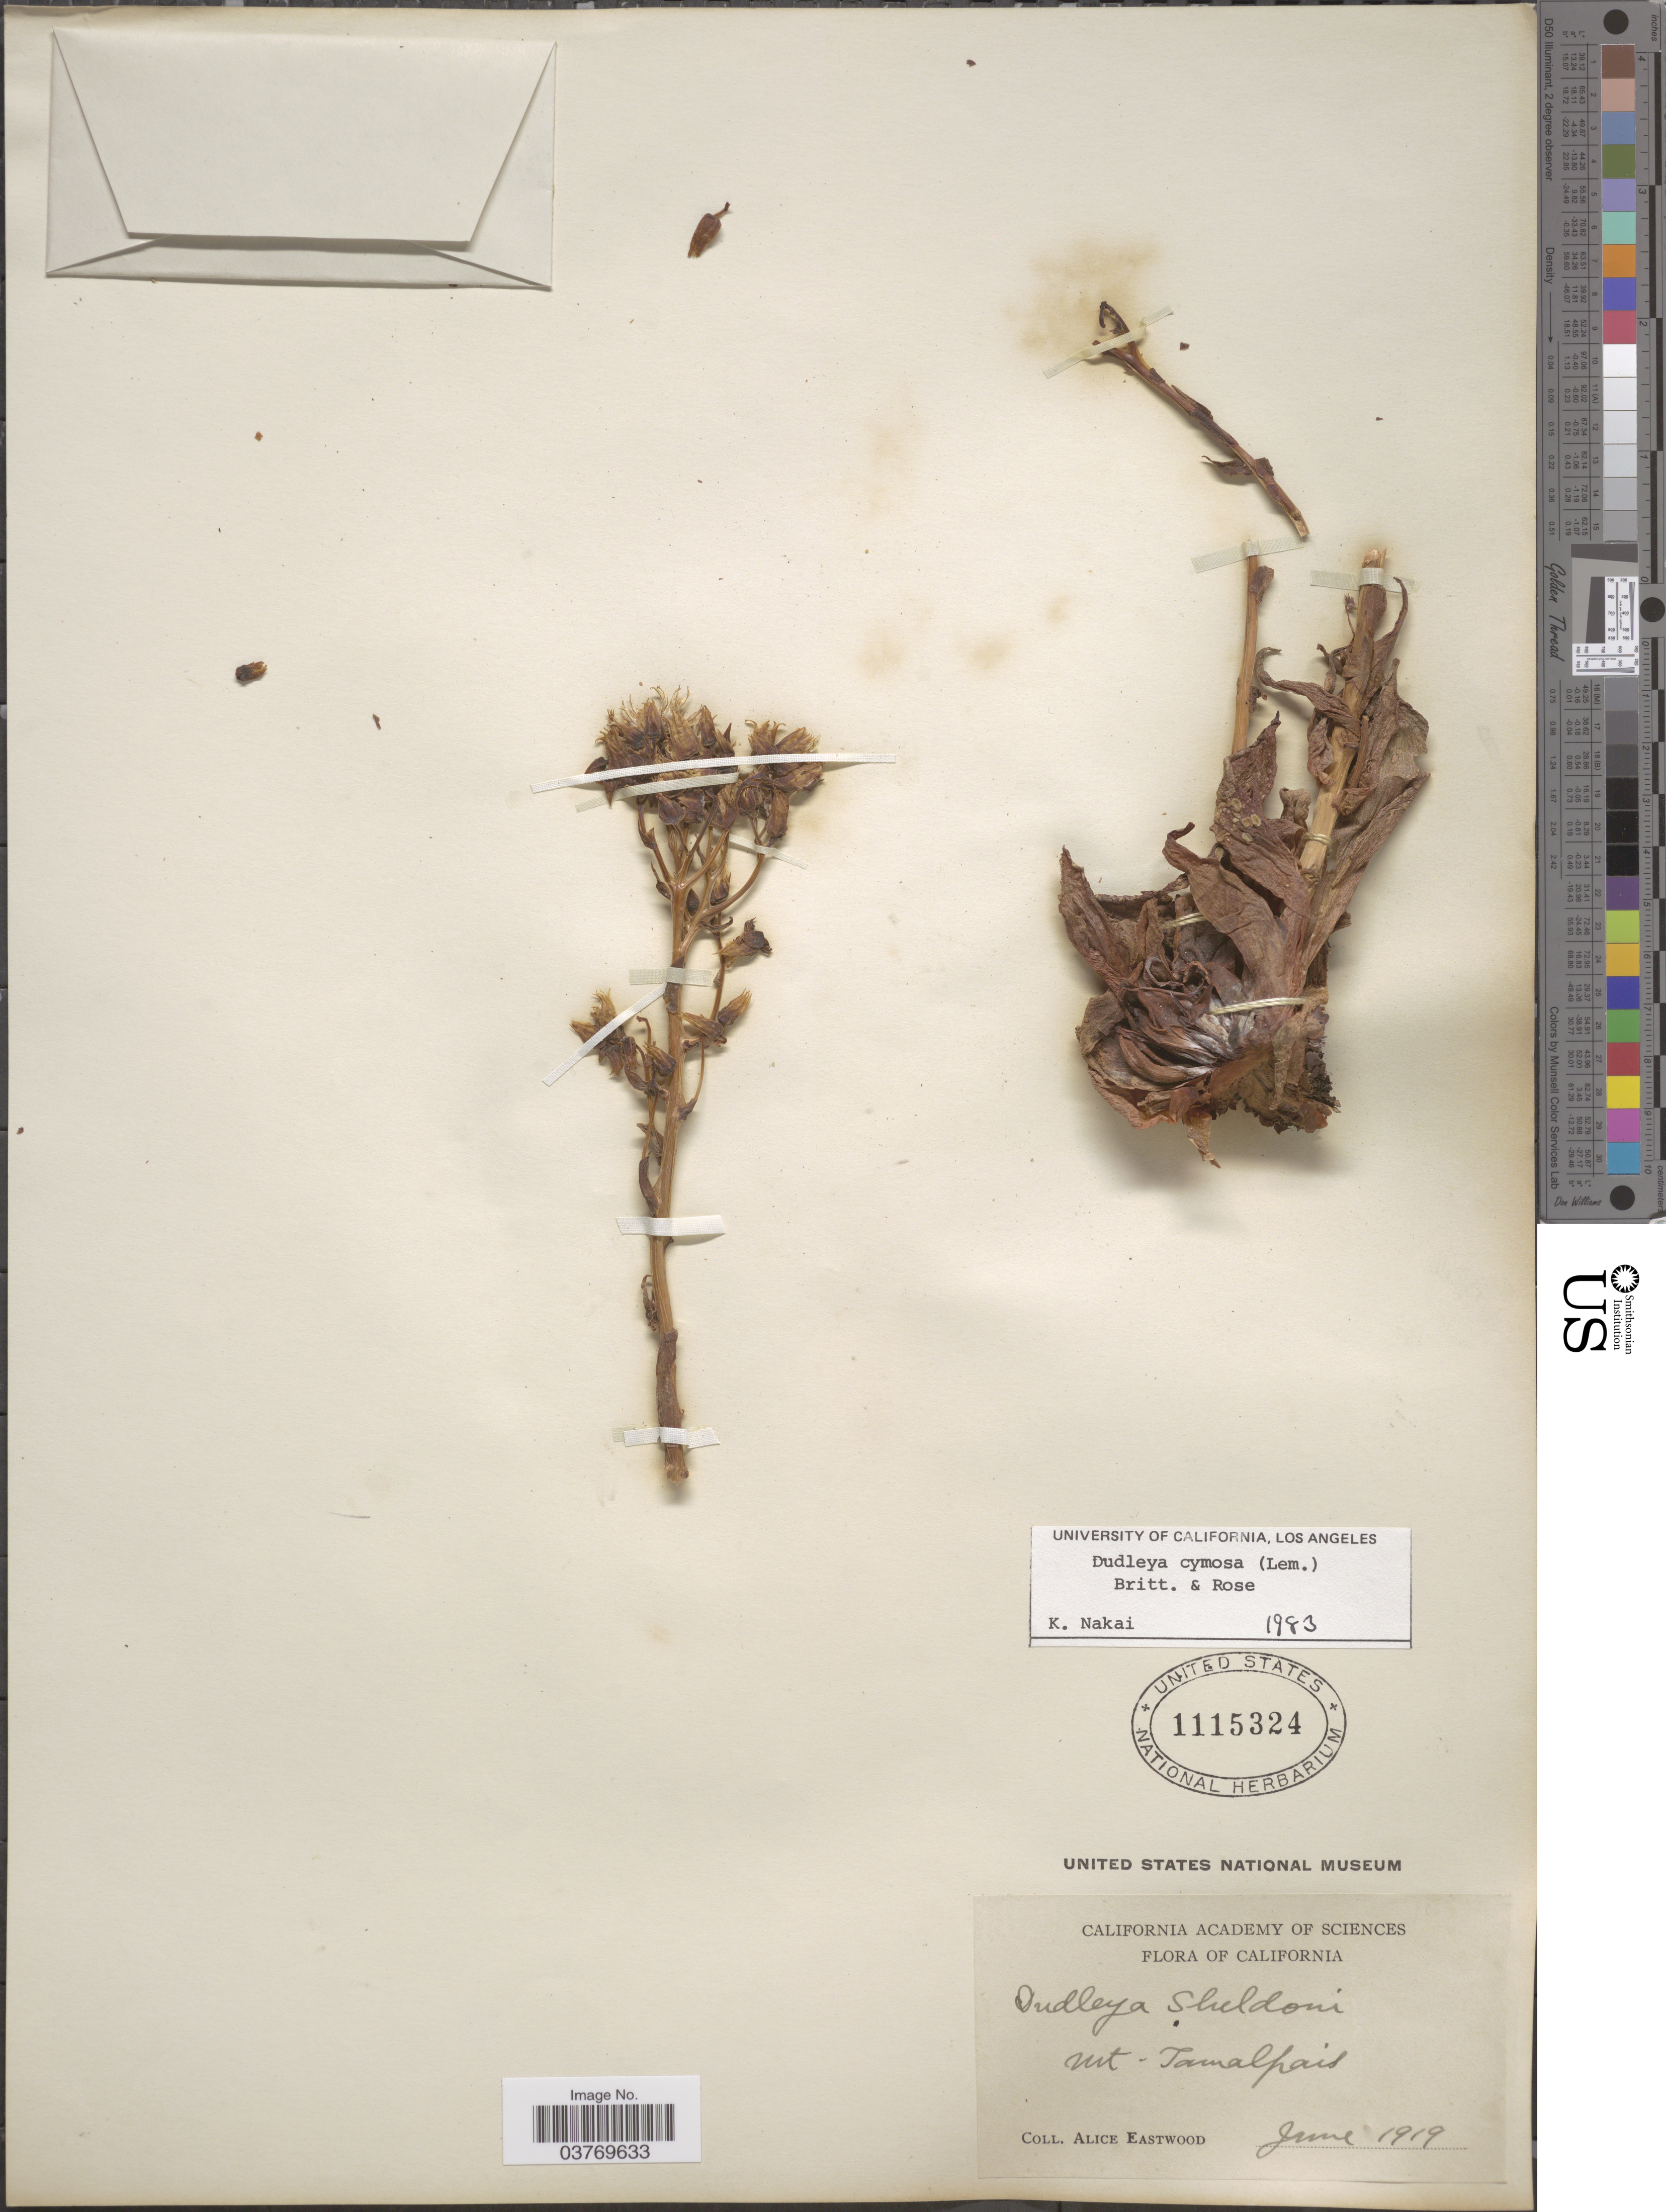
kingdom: Plantae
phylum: Tracheophyta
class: Magnoliopsida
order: Saxifragales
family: Crassulaceae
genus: Dudleya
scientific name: Dudleya cymosa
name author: (Lem.) Britton & Rose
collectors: A. Eastwood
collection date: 1919-06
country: United States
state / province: California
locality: Mt. Tamalpais.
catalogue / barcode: US 1115324